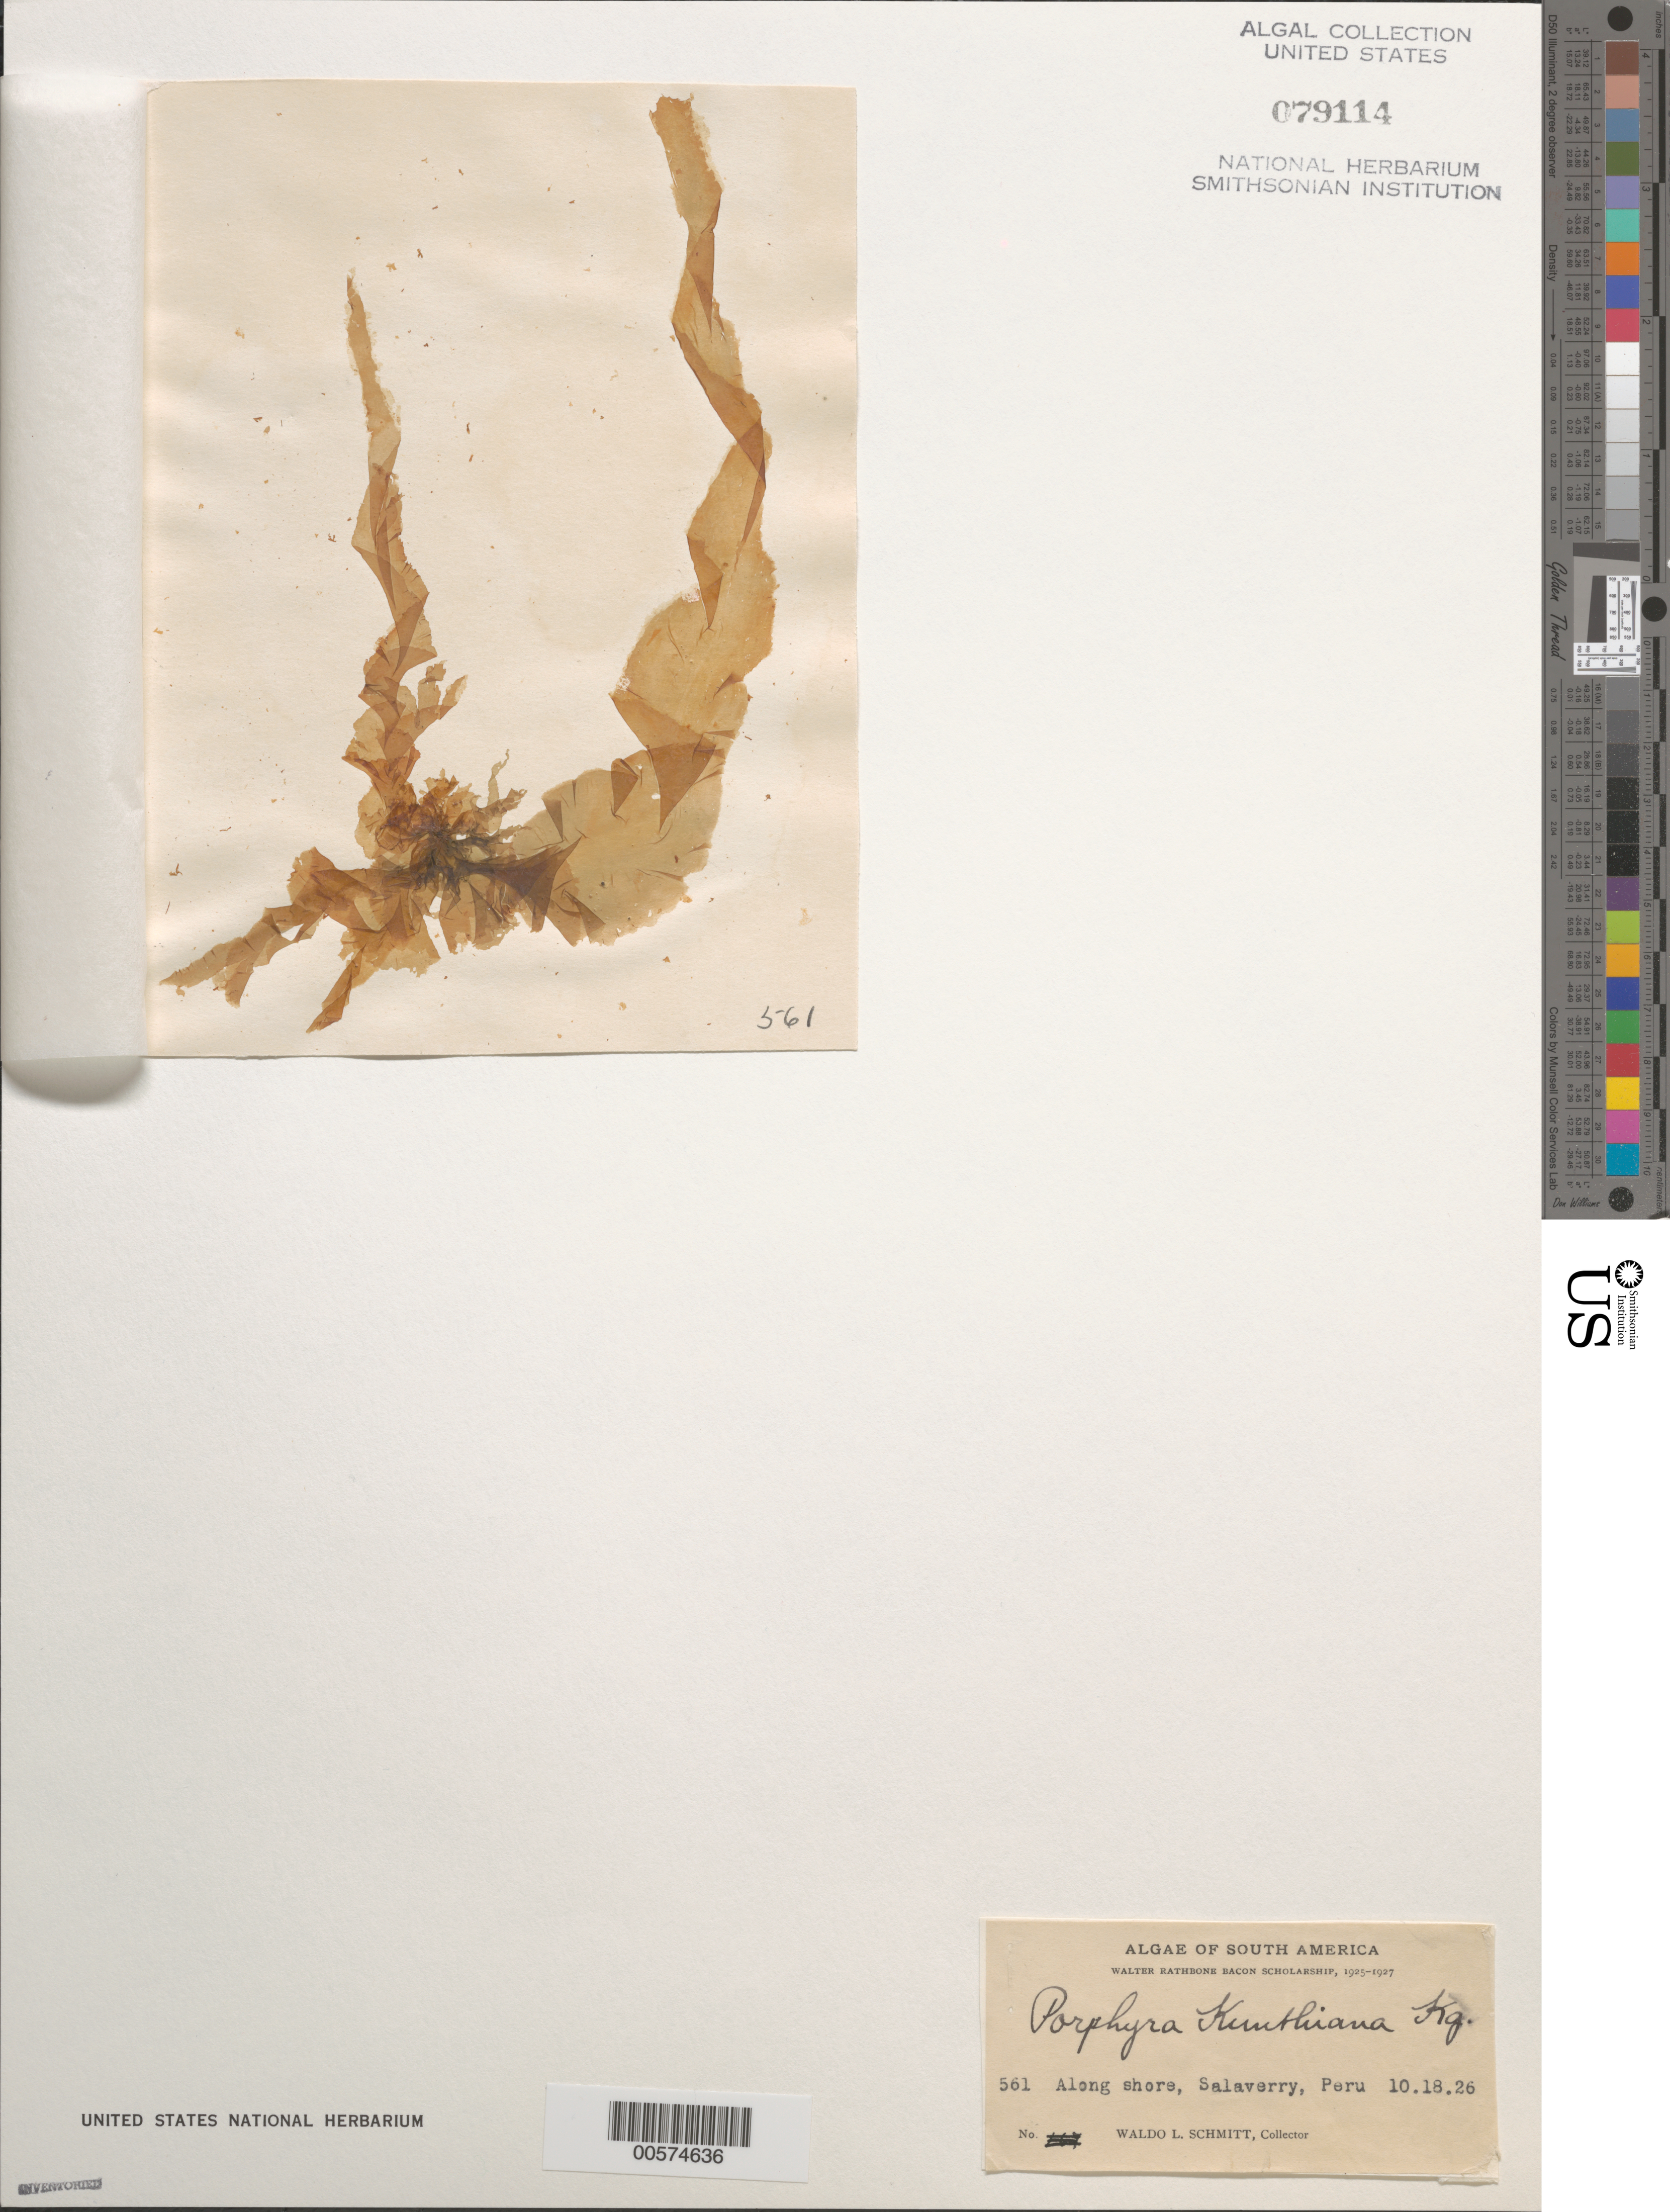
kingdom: Plantae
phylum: Rhodophyta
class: Bangiophyceae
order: Bangiales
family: Bangiaceae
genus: Porphyra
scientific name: Porphyra kunthiana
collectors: W. L. Schmitt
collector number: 561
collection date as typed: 18 Oct 1926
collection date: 1926-10-18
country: Peru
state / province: La Libertad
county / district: Trujillo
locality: Salaverry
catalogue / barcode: US 79114